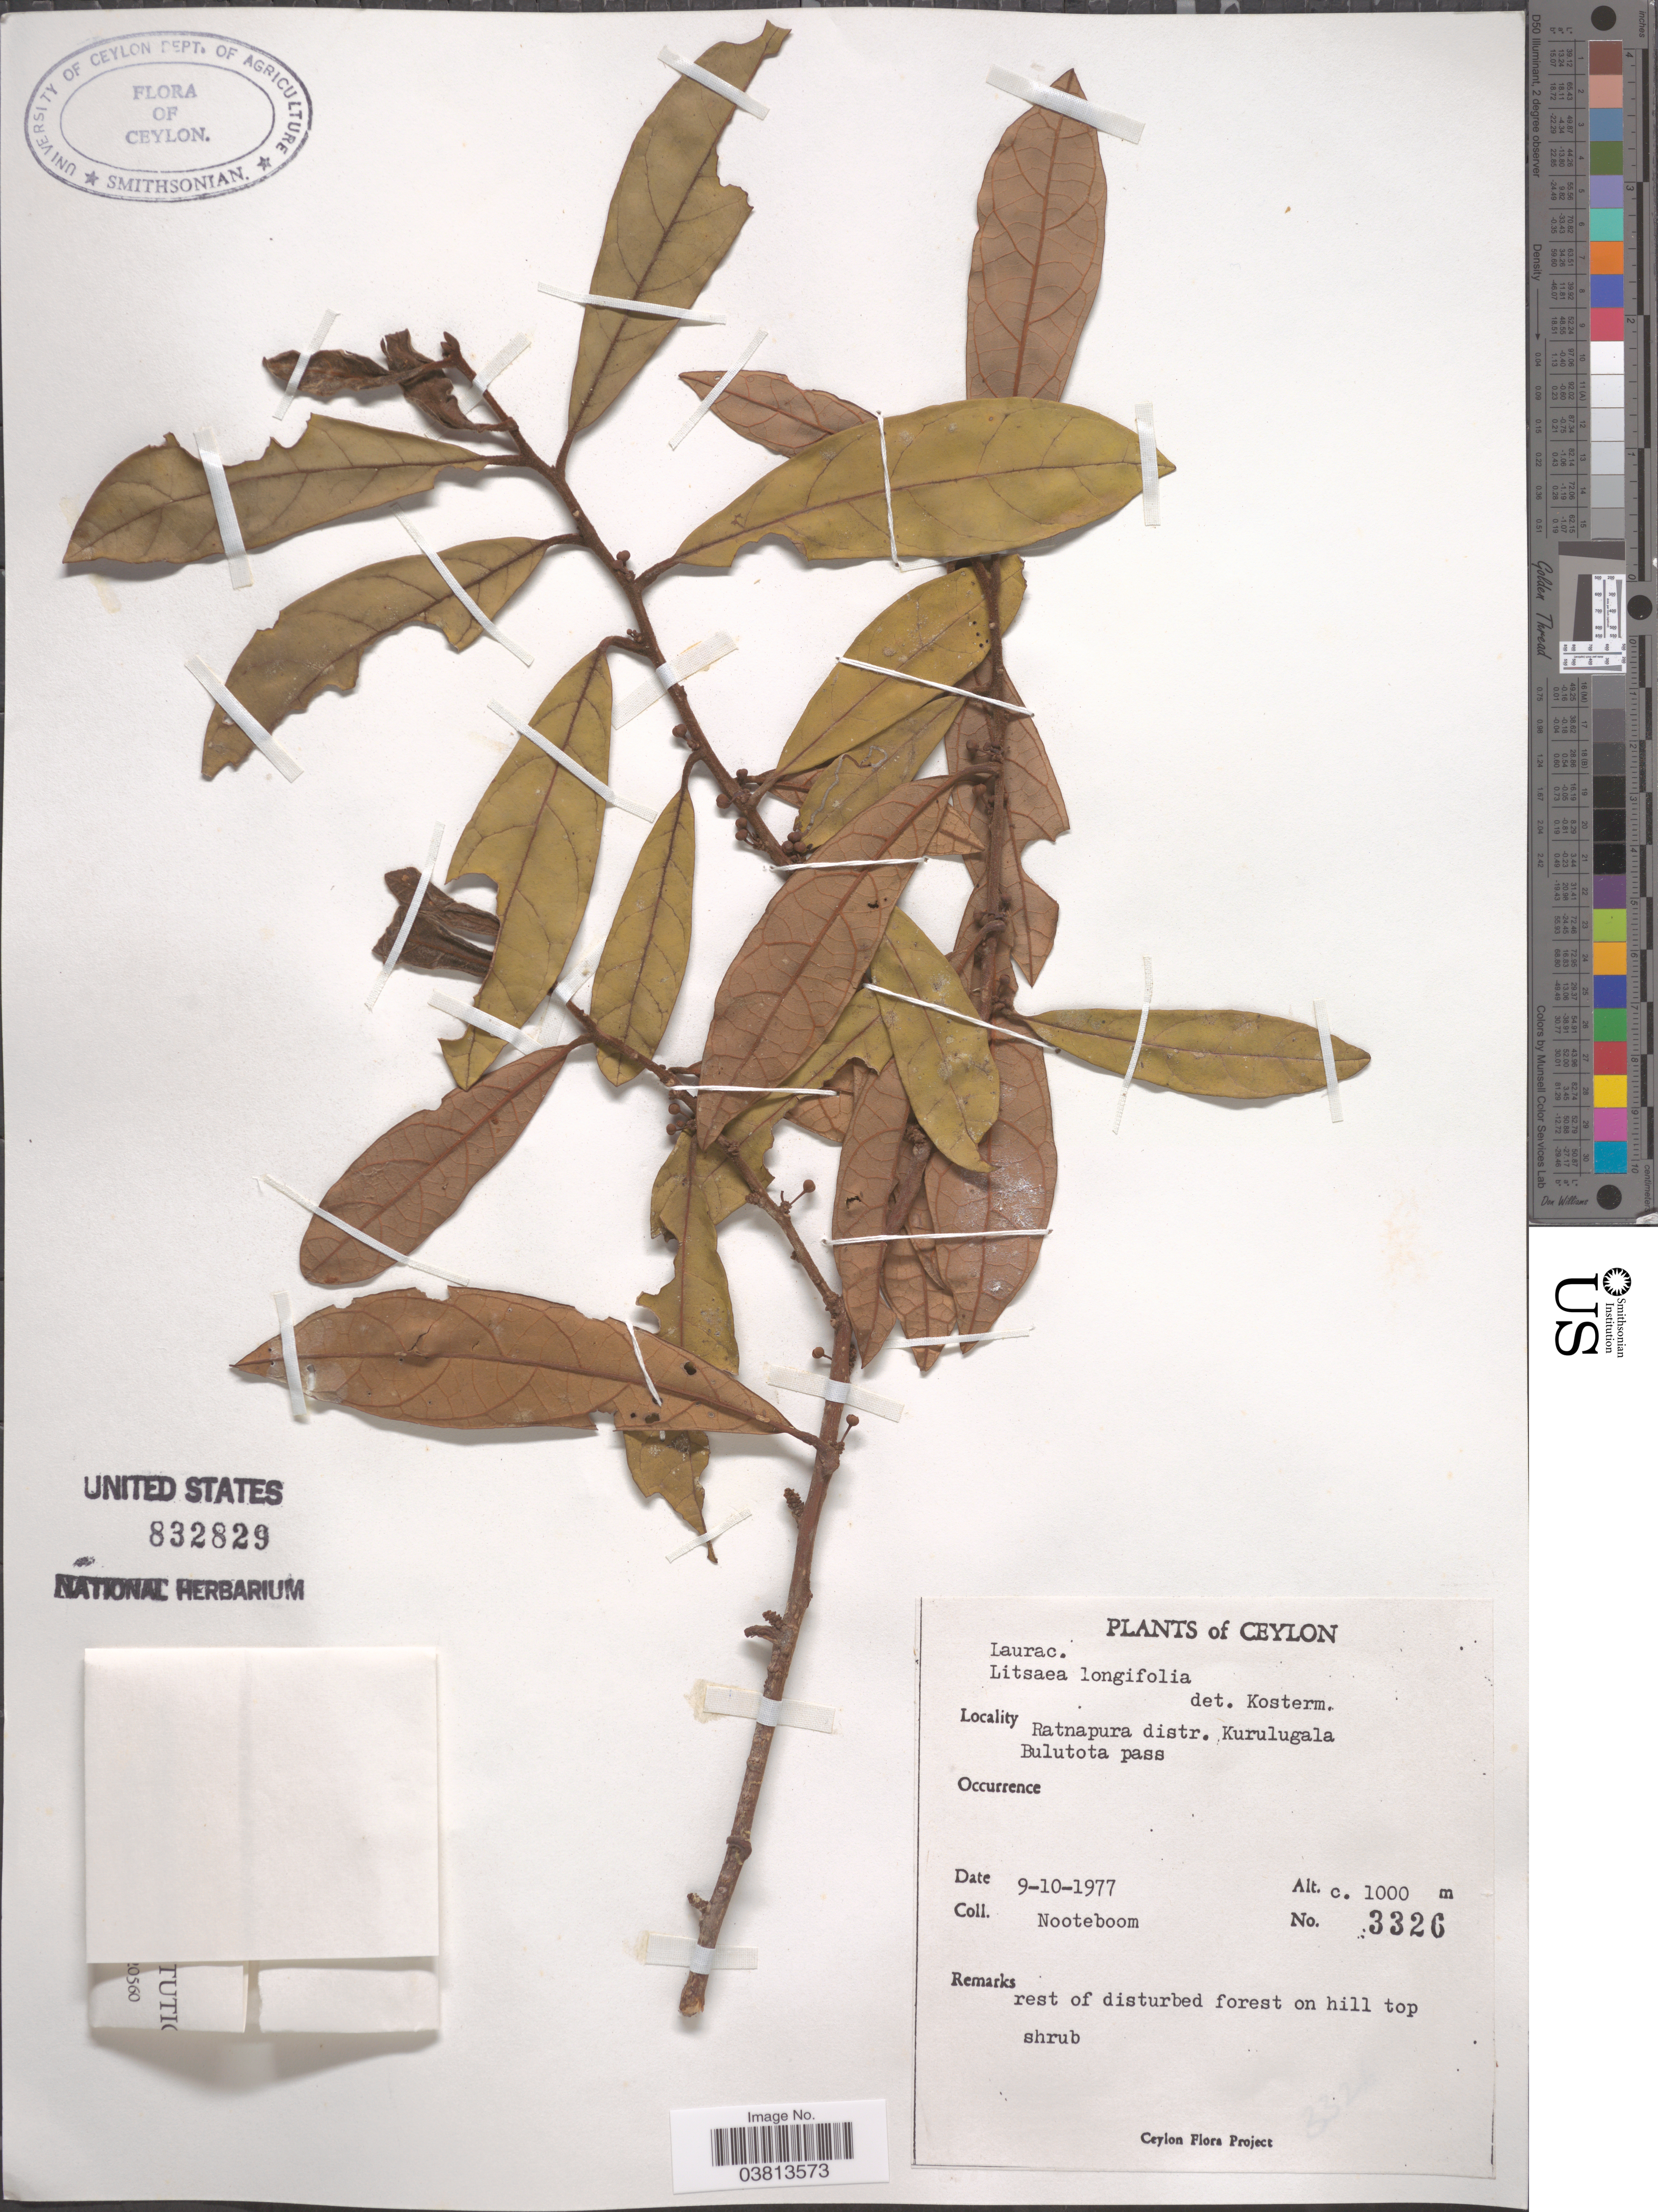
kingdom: Plantae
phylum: Tracheophyta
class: Magnoliopsida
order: Laurales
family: Lauraceae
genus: Litsea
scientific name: Litsea longifolia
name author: (Nees) Trimen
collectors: Nooteboom, --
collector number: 3326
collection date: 1977-10-09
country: Sri Lanka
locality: Ceylon. Ratnapura distr. Kurulugala Bulutota pass.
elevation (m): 1000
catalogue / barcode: US 832829